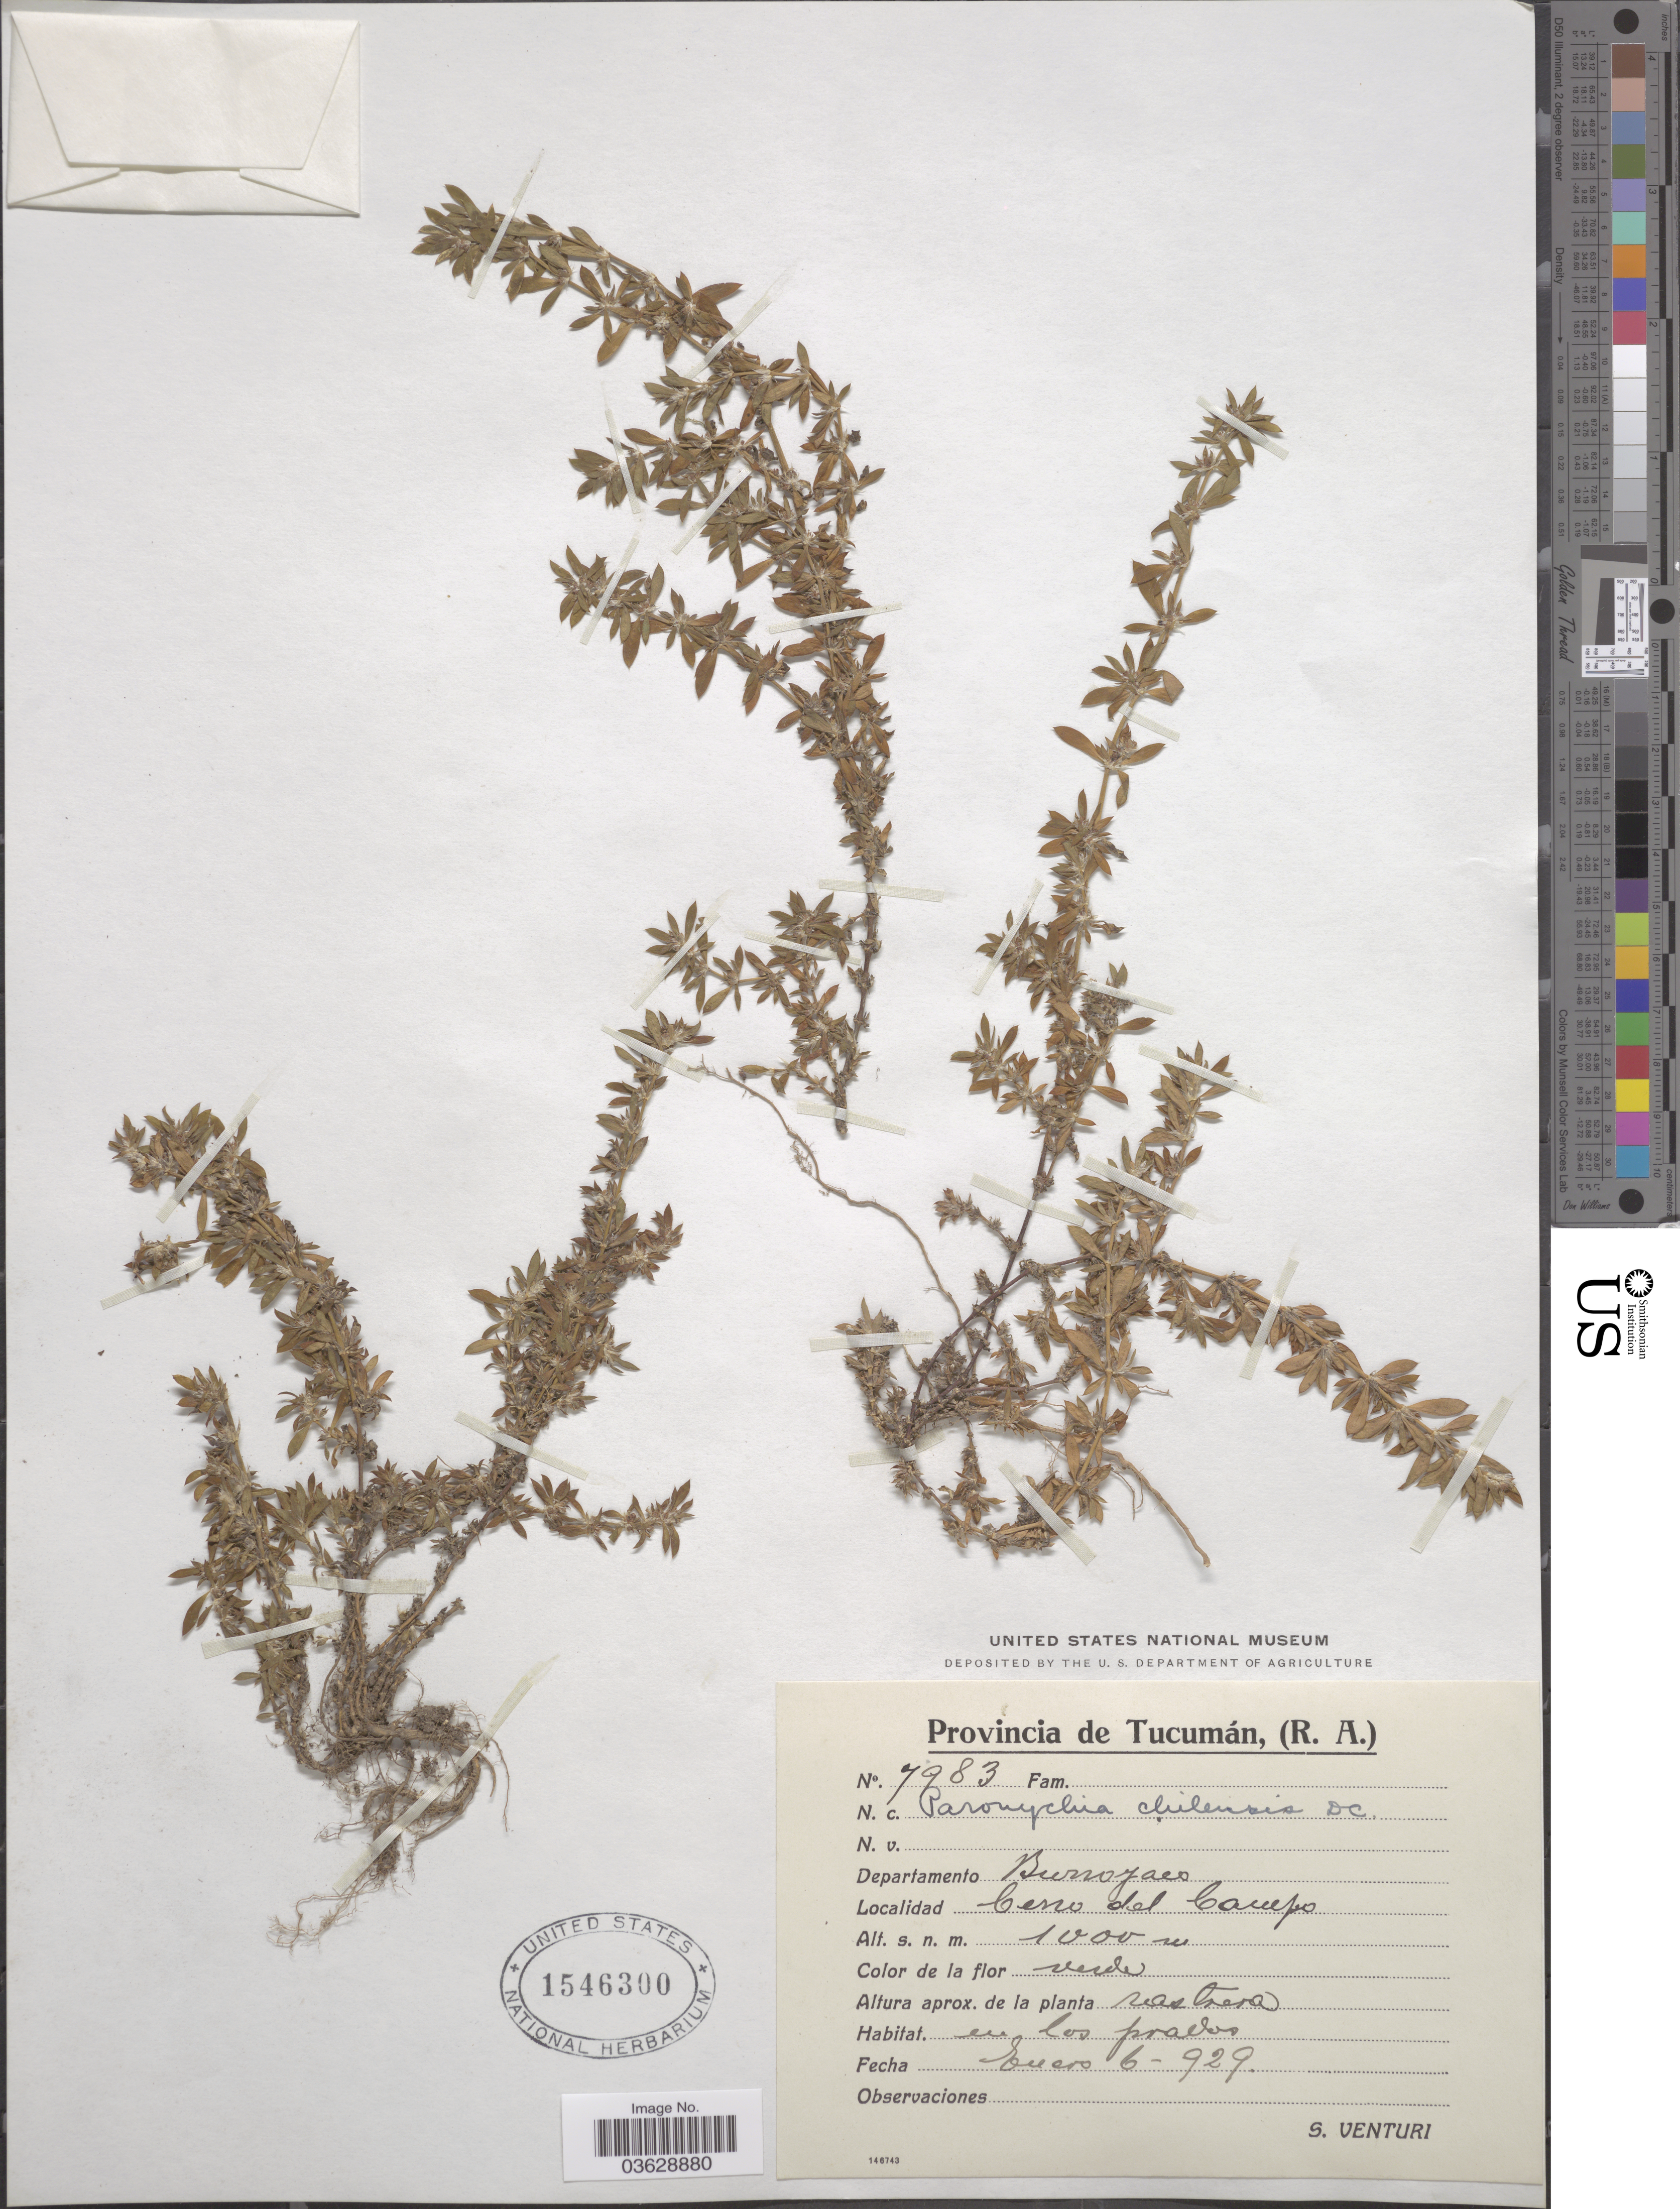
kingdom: Plantae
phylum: Tracheophyta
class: Magnoliopsida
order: Caryophyllales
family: Caryophyllaceae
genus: Paronychia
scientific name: Paronychia setigera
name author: (Gillies) F. Herm.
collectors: S. Venturi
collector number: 7983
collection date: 1929-01-06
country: Argentina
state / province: Tucuman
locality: Departamento Burroyaco. Cerro del Campo.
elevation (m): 1000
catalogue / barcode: US 1546300